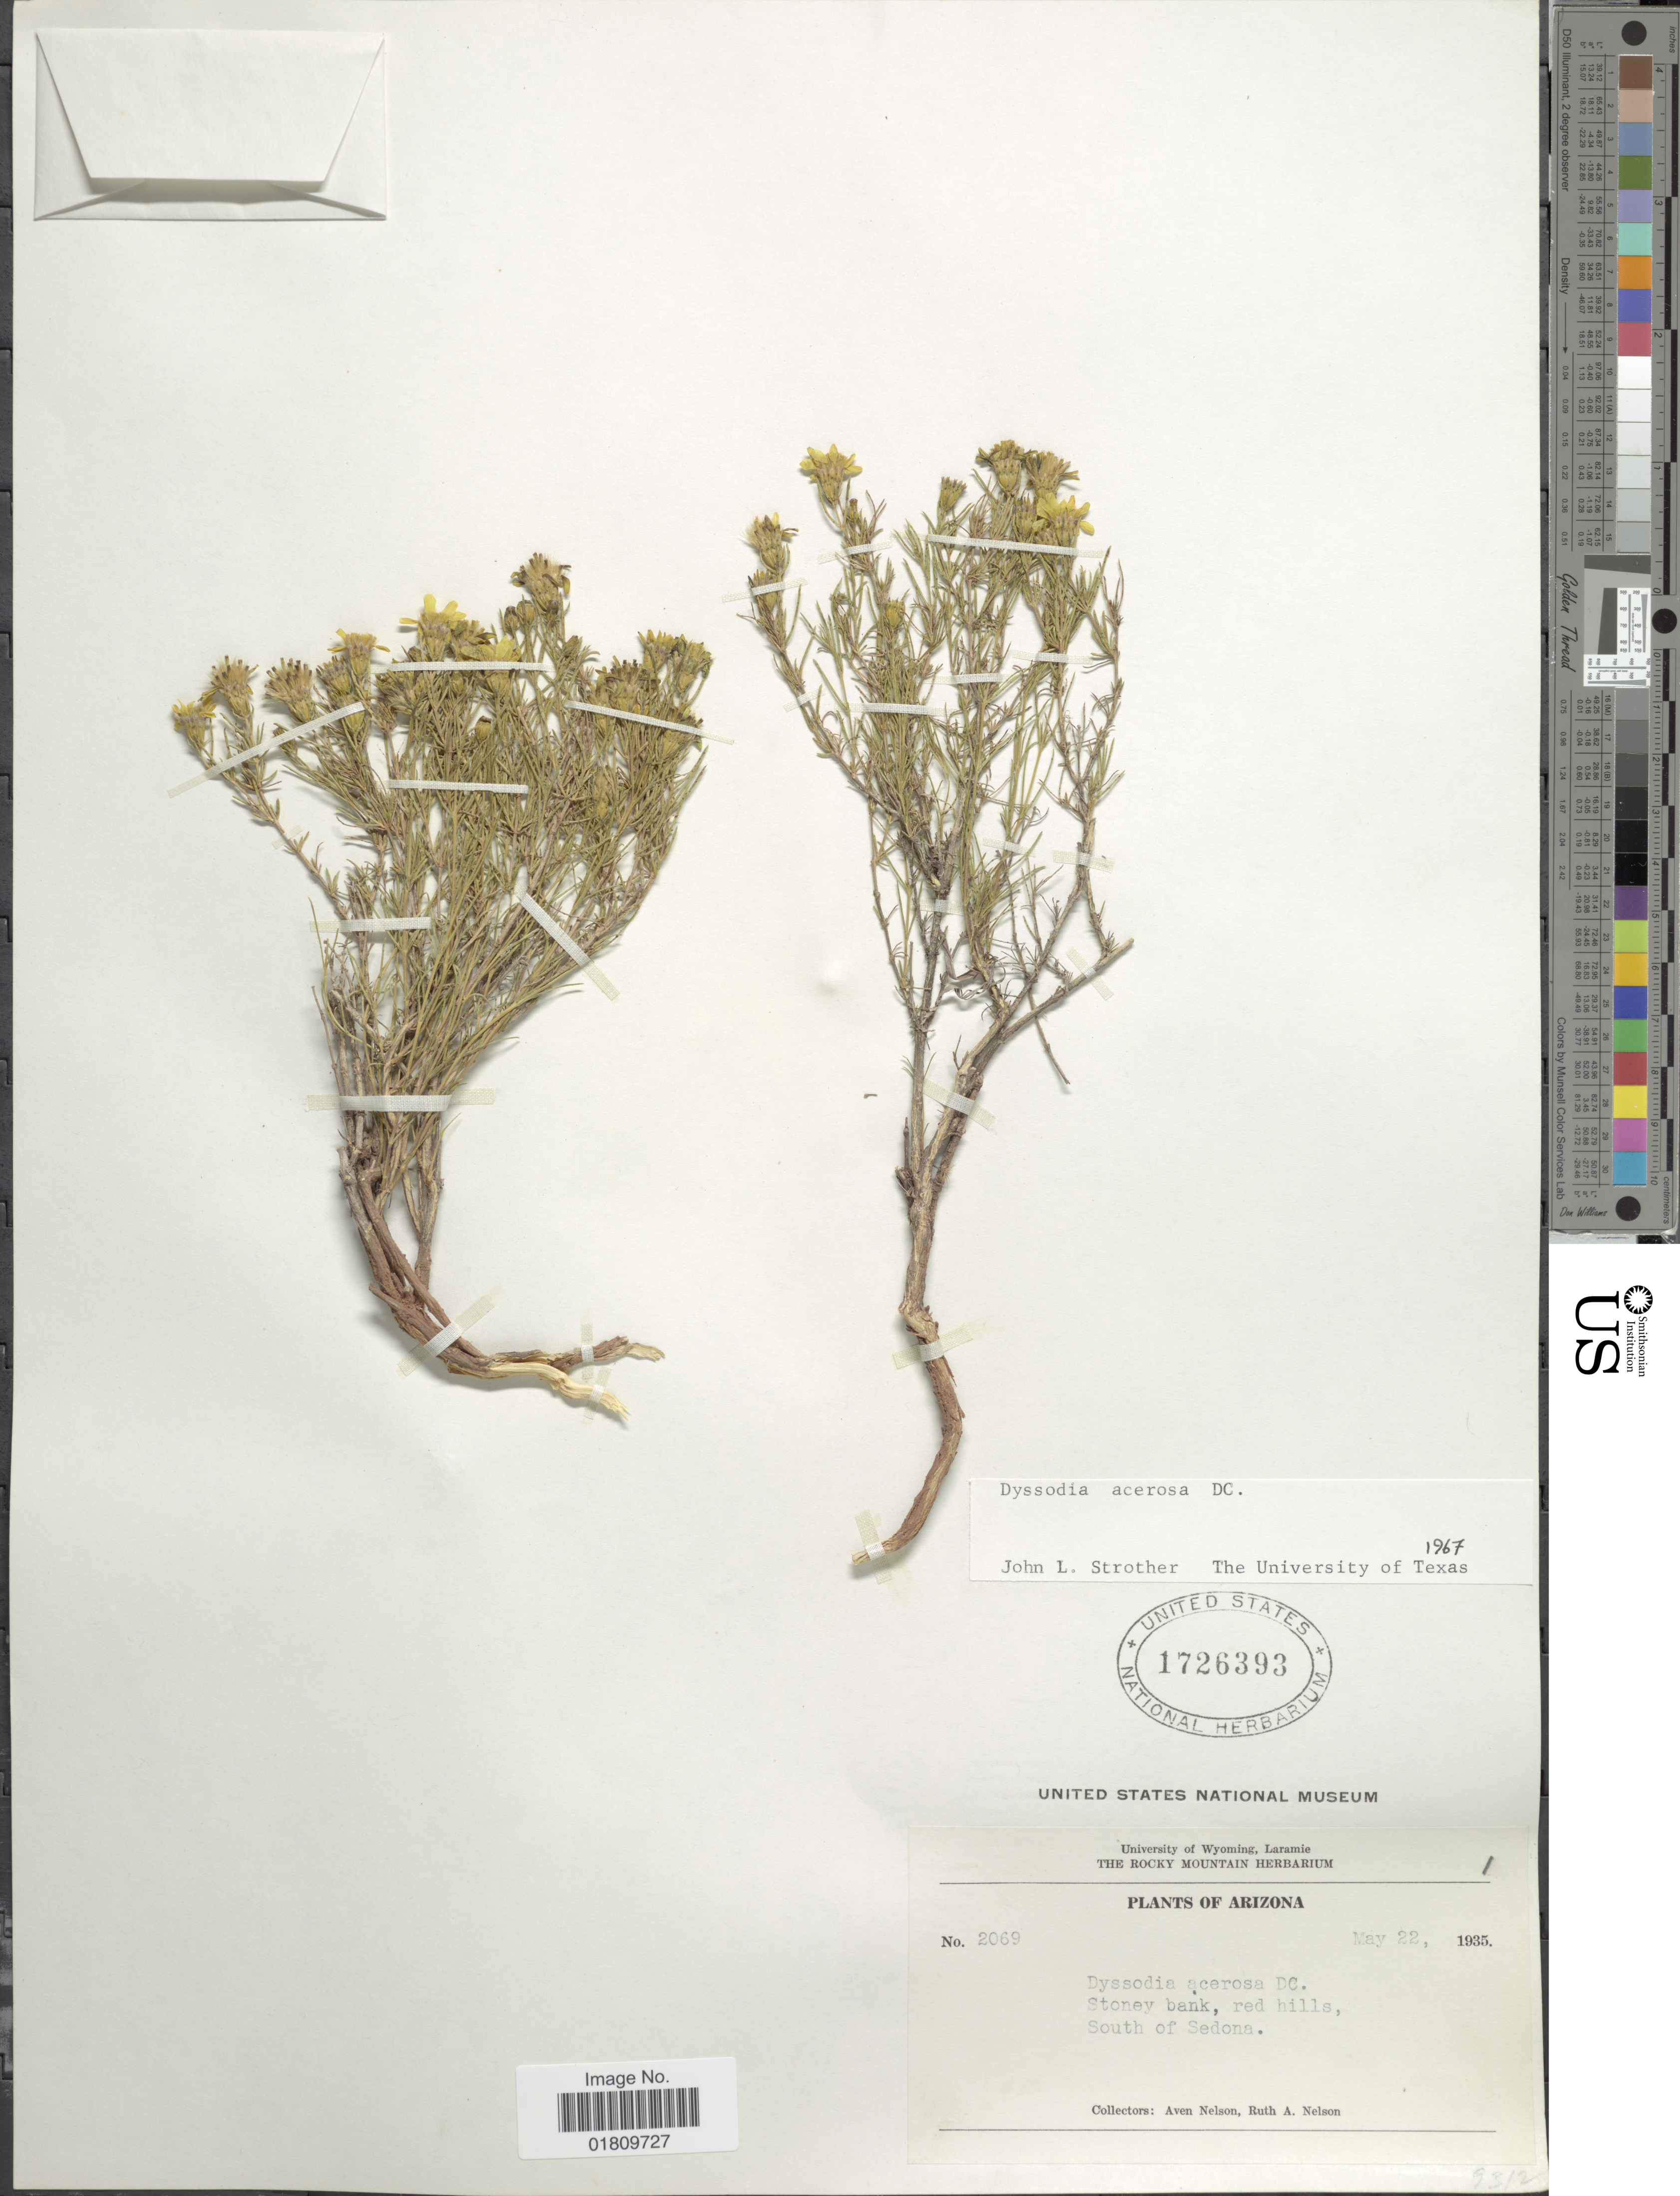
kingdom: Plantae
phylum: Tracheophyta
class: Magnoliopsida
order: Asterales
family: Asteraceae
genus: Thymophylla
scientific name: Thymophylla acerosa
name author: (DC.) Strother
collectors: A. Nelson & R. A. Nelson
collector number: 2069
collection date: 1935-05-22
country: United States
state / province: Arizona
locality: Stoney bank, red hills, south of Sedona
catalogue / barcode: US 1726393